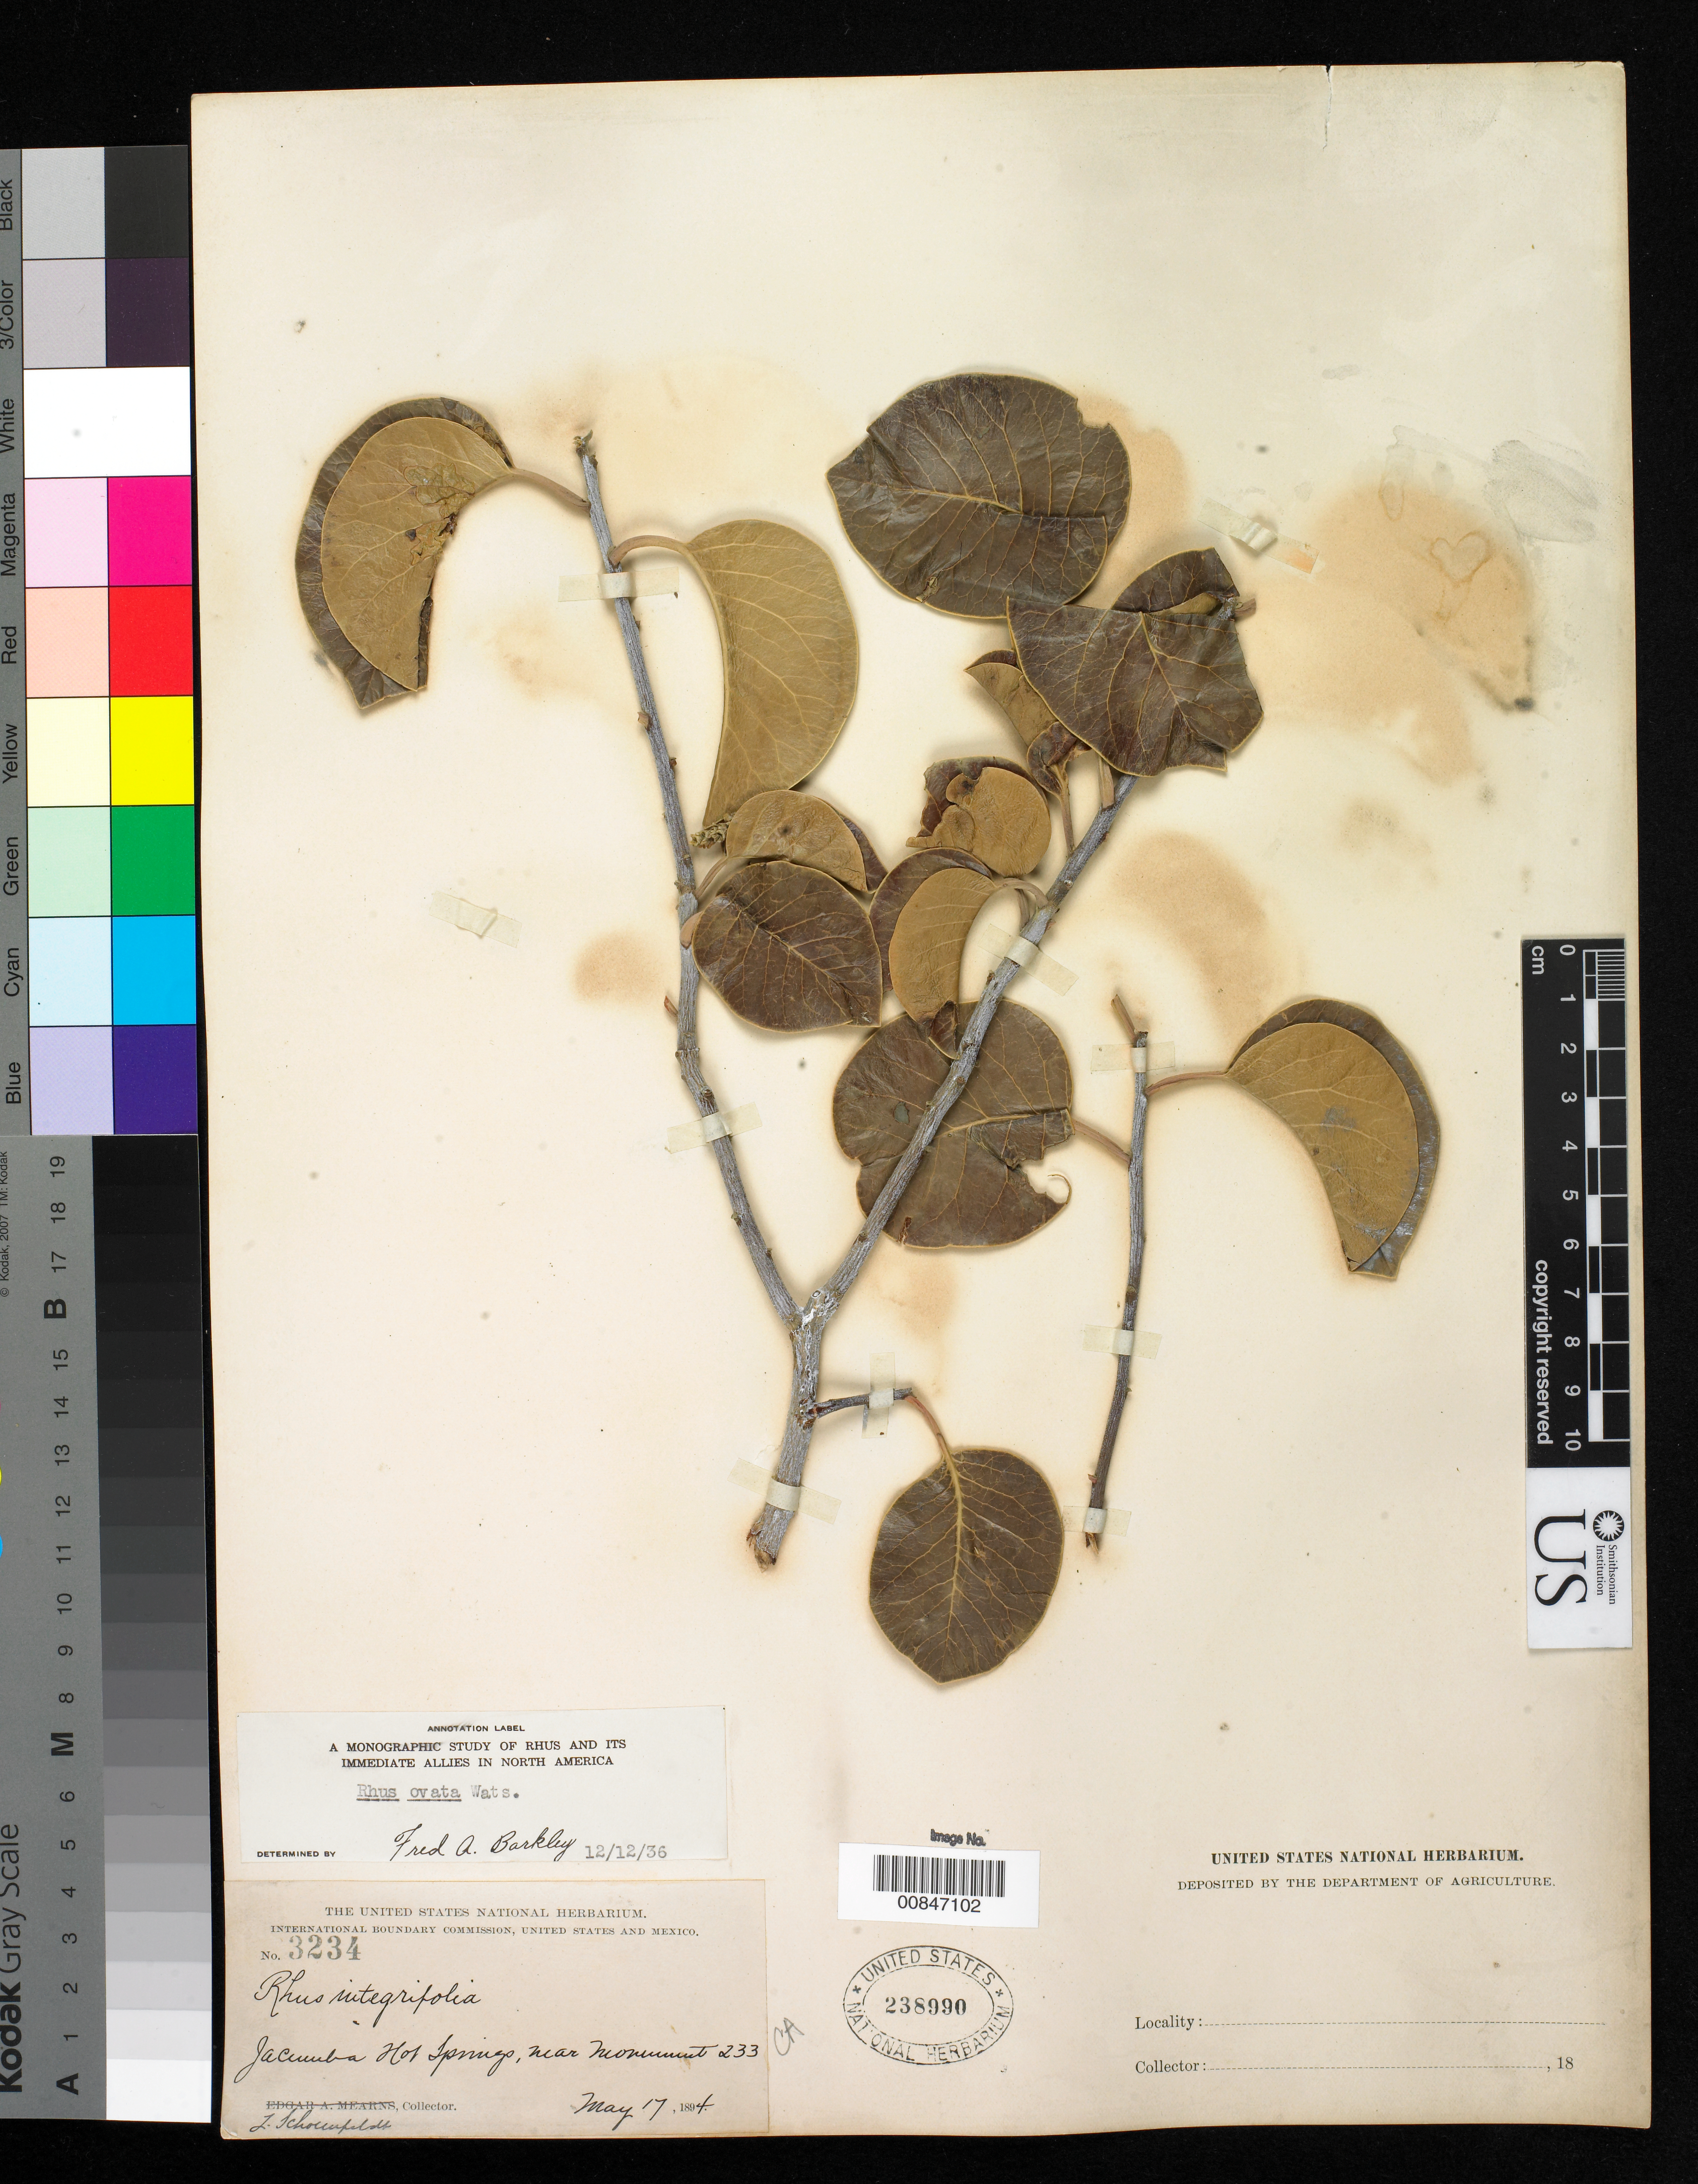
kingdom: Plantae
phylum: Tracheophyta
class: Magnoliopsida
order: Sapindales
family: Anacardiaceae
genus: Rhus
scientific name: Rhus ovata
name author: S. Watson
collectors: L. Schoenfeldt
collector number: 3234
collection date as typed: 17 May 1894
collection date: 1894-05-17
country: United States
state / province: California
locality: Jacumba Hot Springs, near monument 233.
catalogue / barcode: US 238990